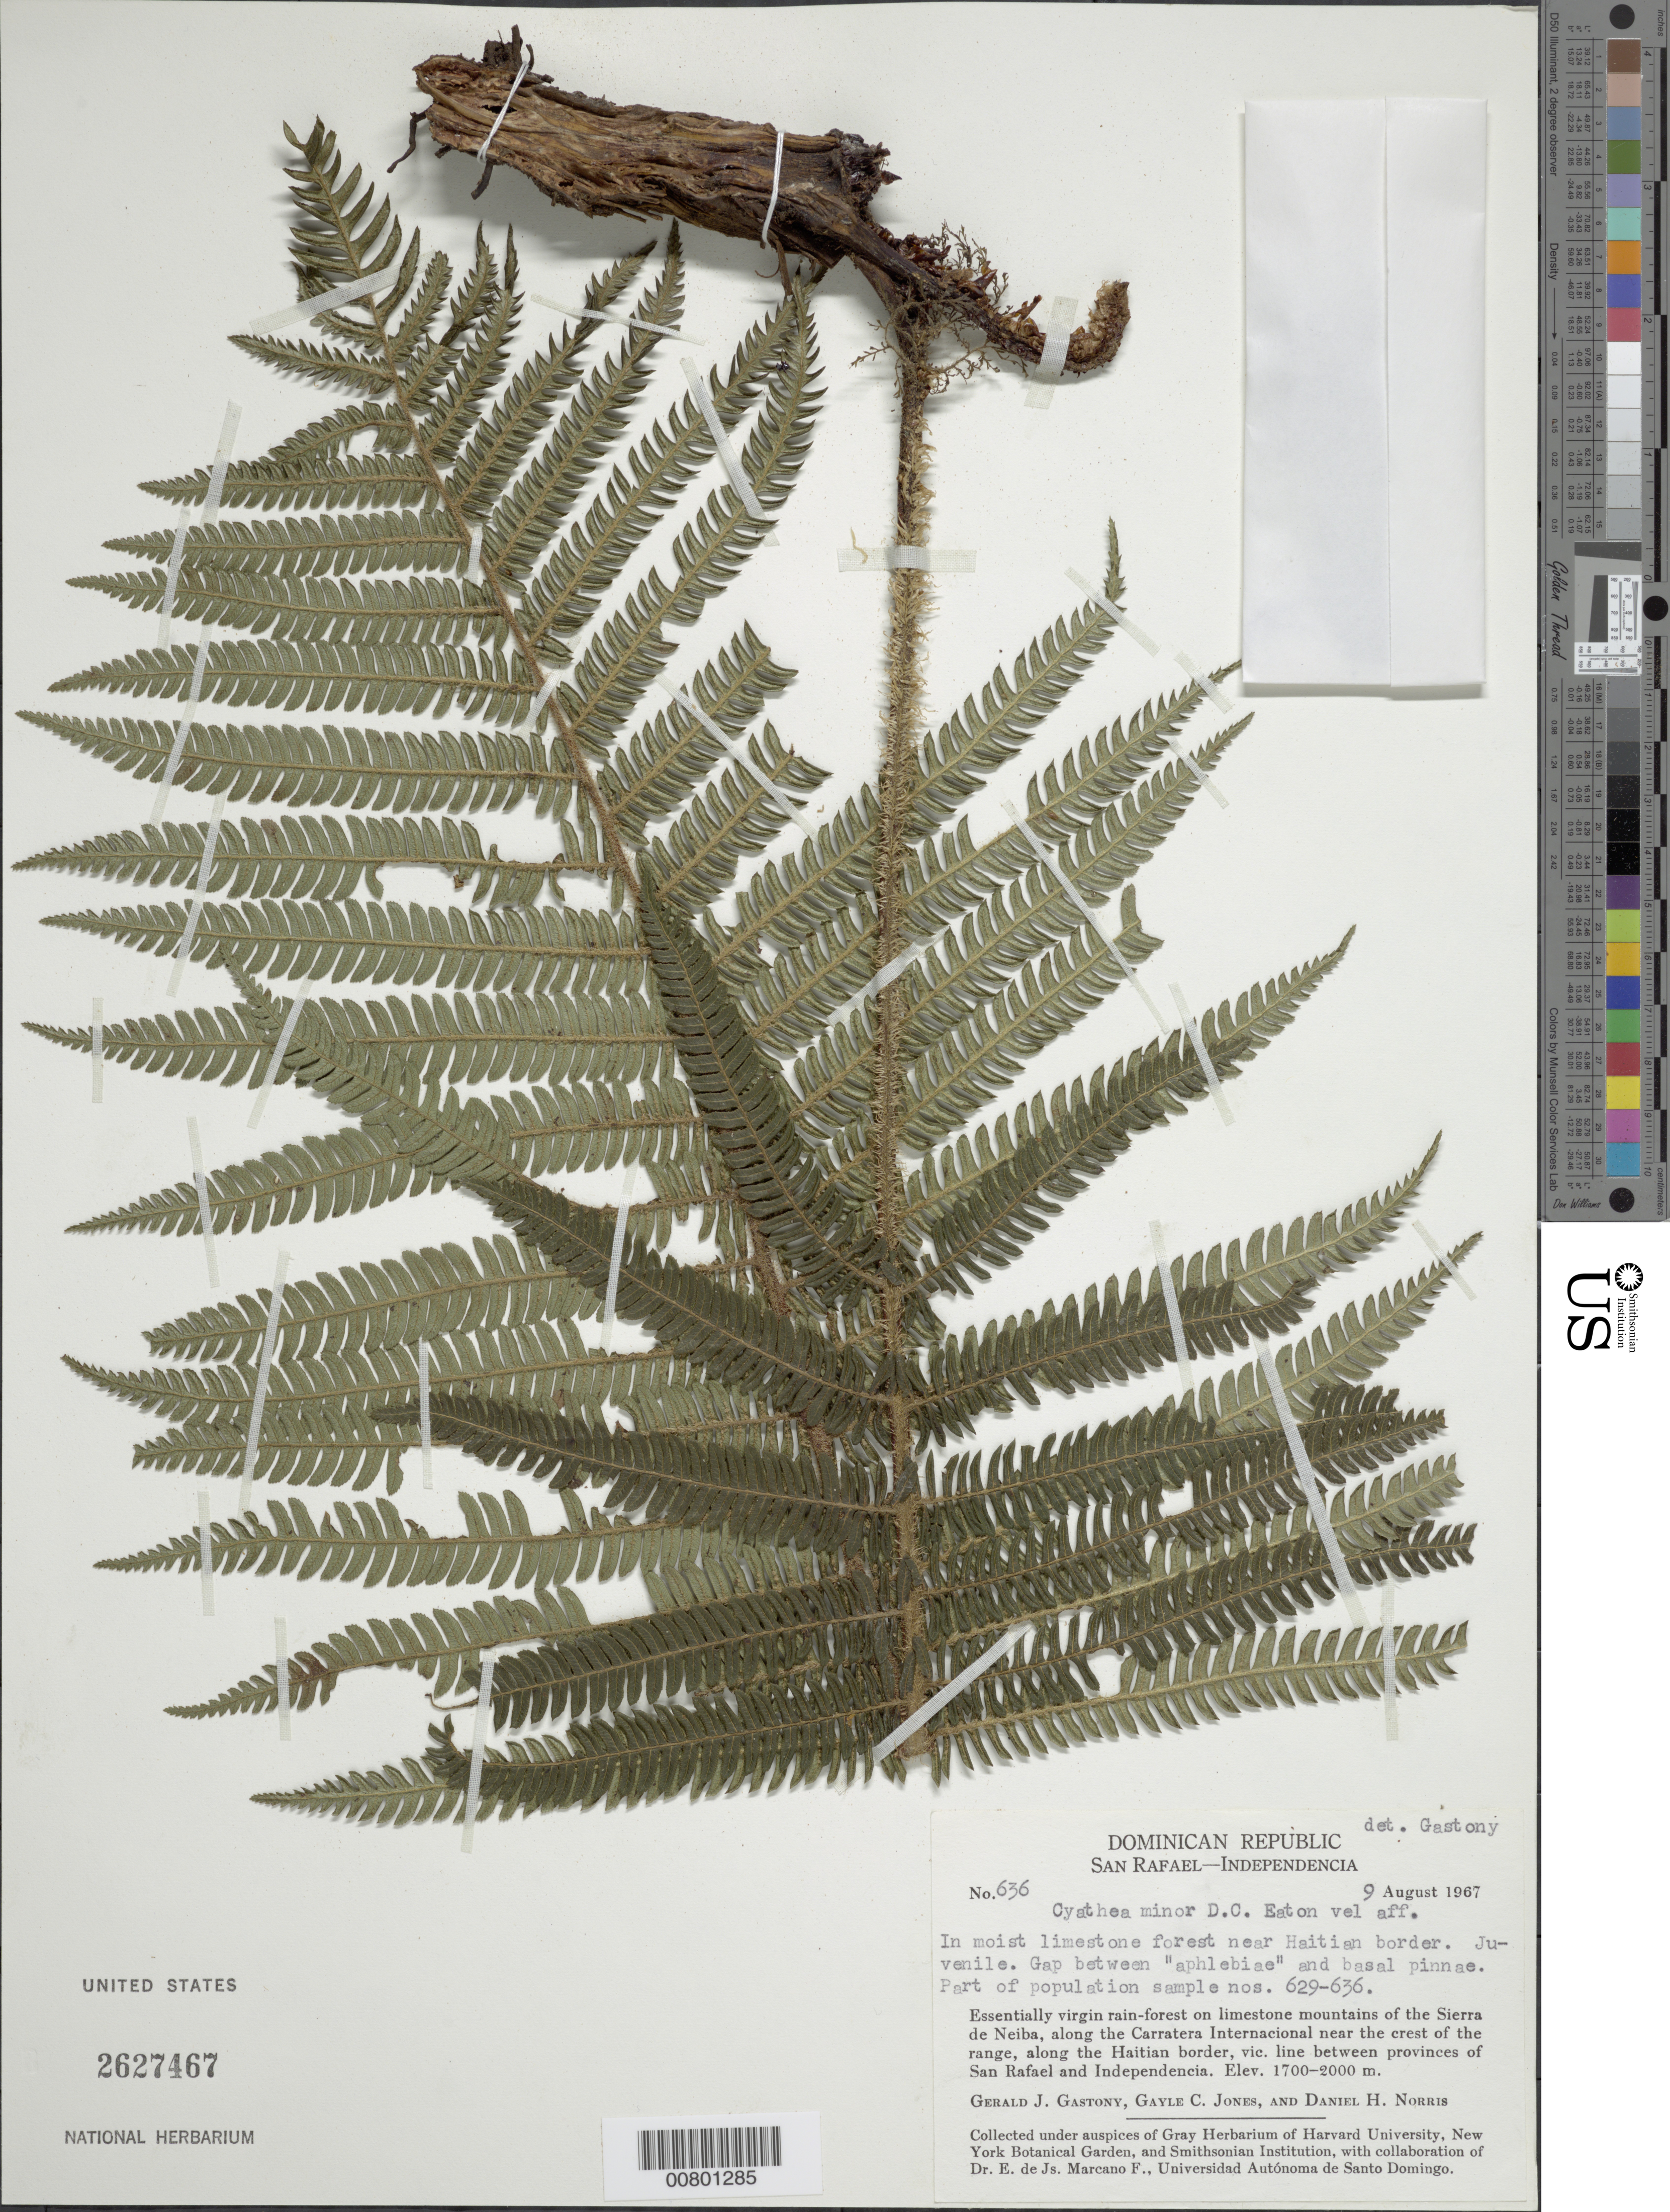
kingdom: Plantae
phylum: Tracheophyta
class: Polypodiopsida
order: Cyatheales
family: Cyatheaceae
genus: Alsophila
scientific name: Alsophila minor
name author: (D.C. Eaton) R.M. Tryon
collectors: G. Gastony, G. C. Jones & D. H. Norris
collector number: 636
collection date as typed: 09 Aug 1967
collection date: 1967-08-09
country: Dominican Republic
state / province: Independencia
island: Hispaniola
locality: San Rafael-Independencia, Sierra de Neiba, Carratera Internacional, along Haitian border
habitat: Essentially virgin rainforest on limestone mountains; moist limestone forest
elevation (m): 1700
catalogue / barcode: US 2627467